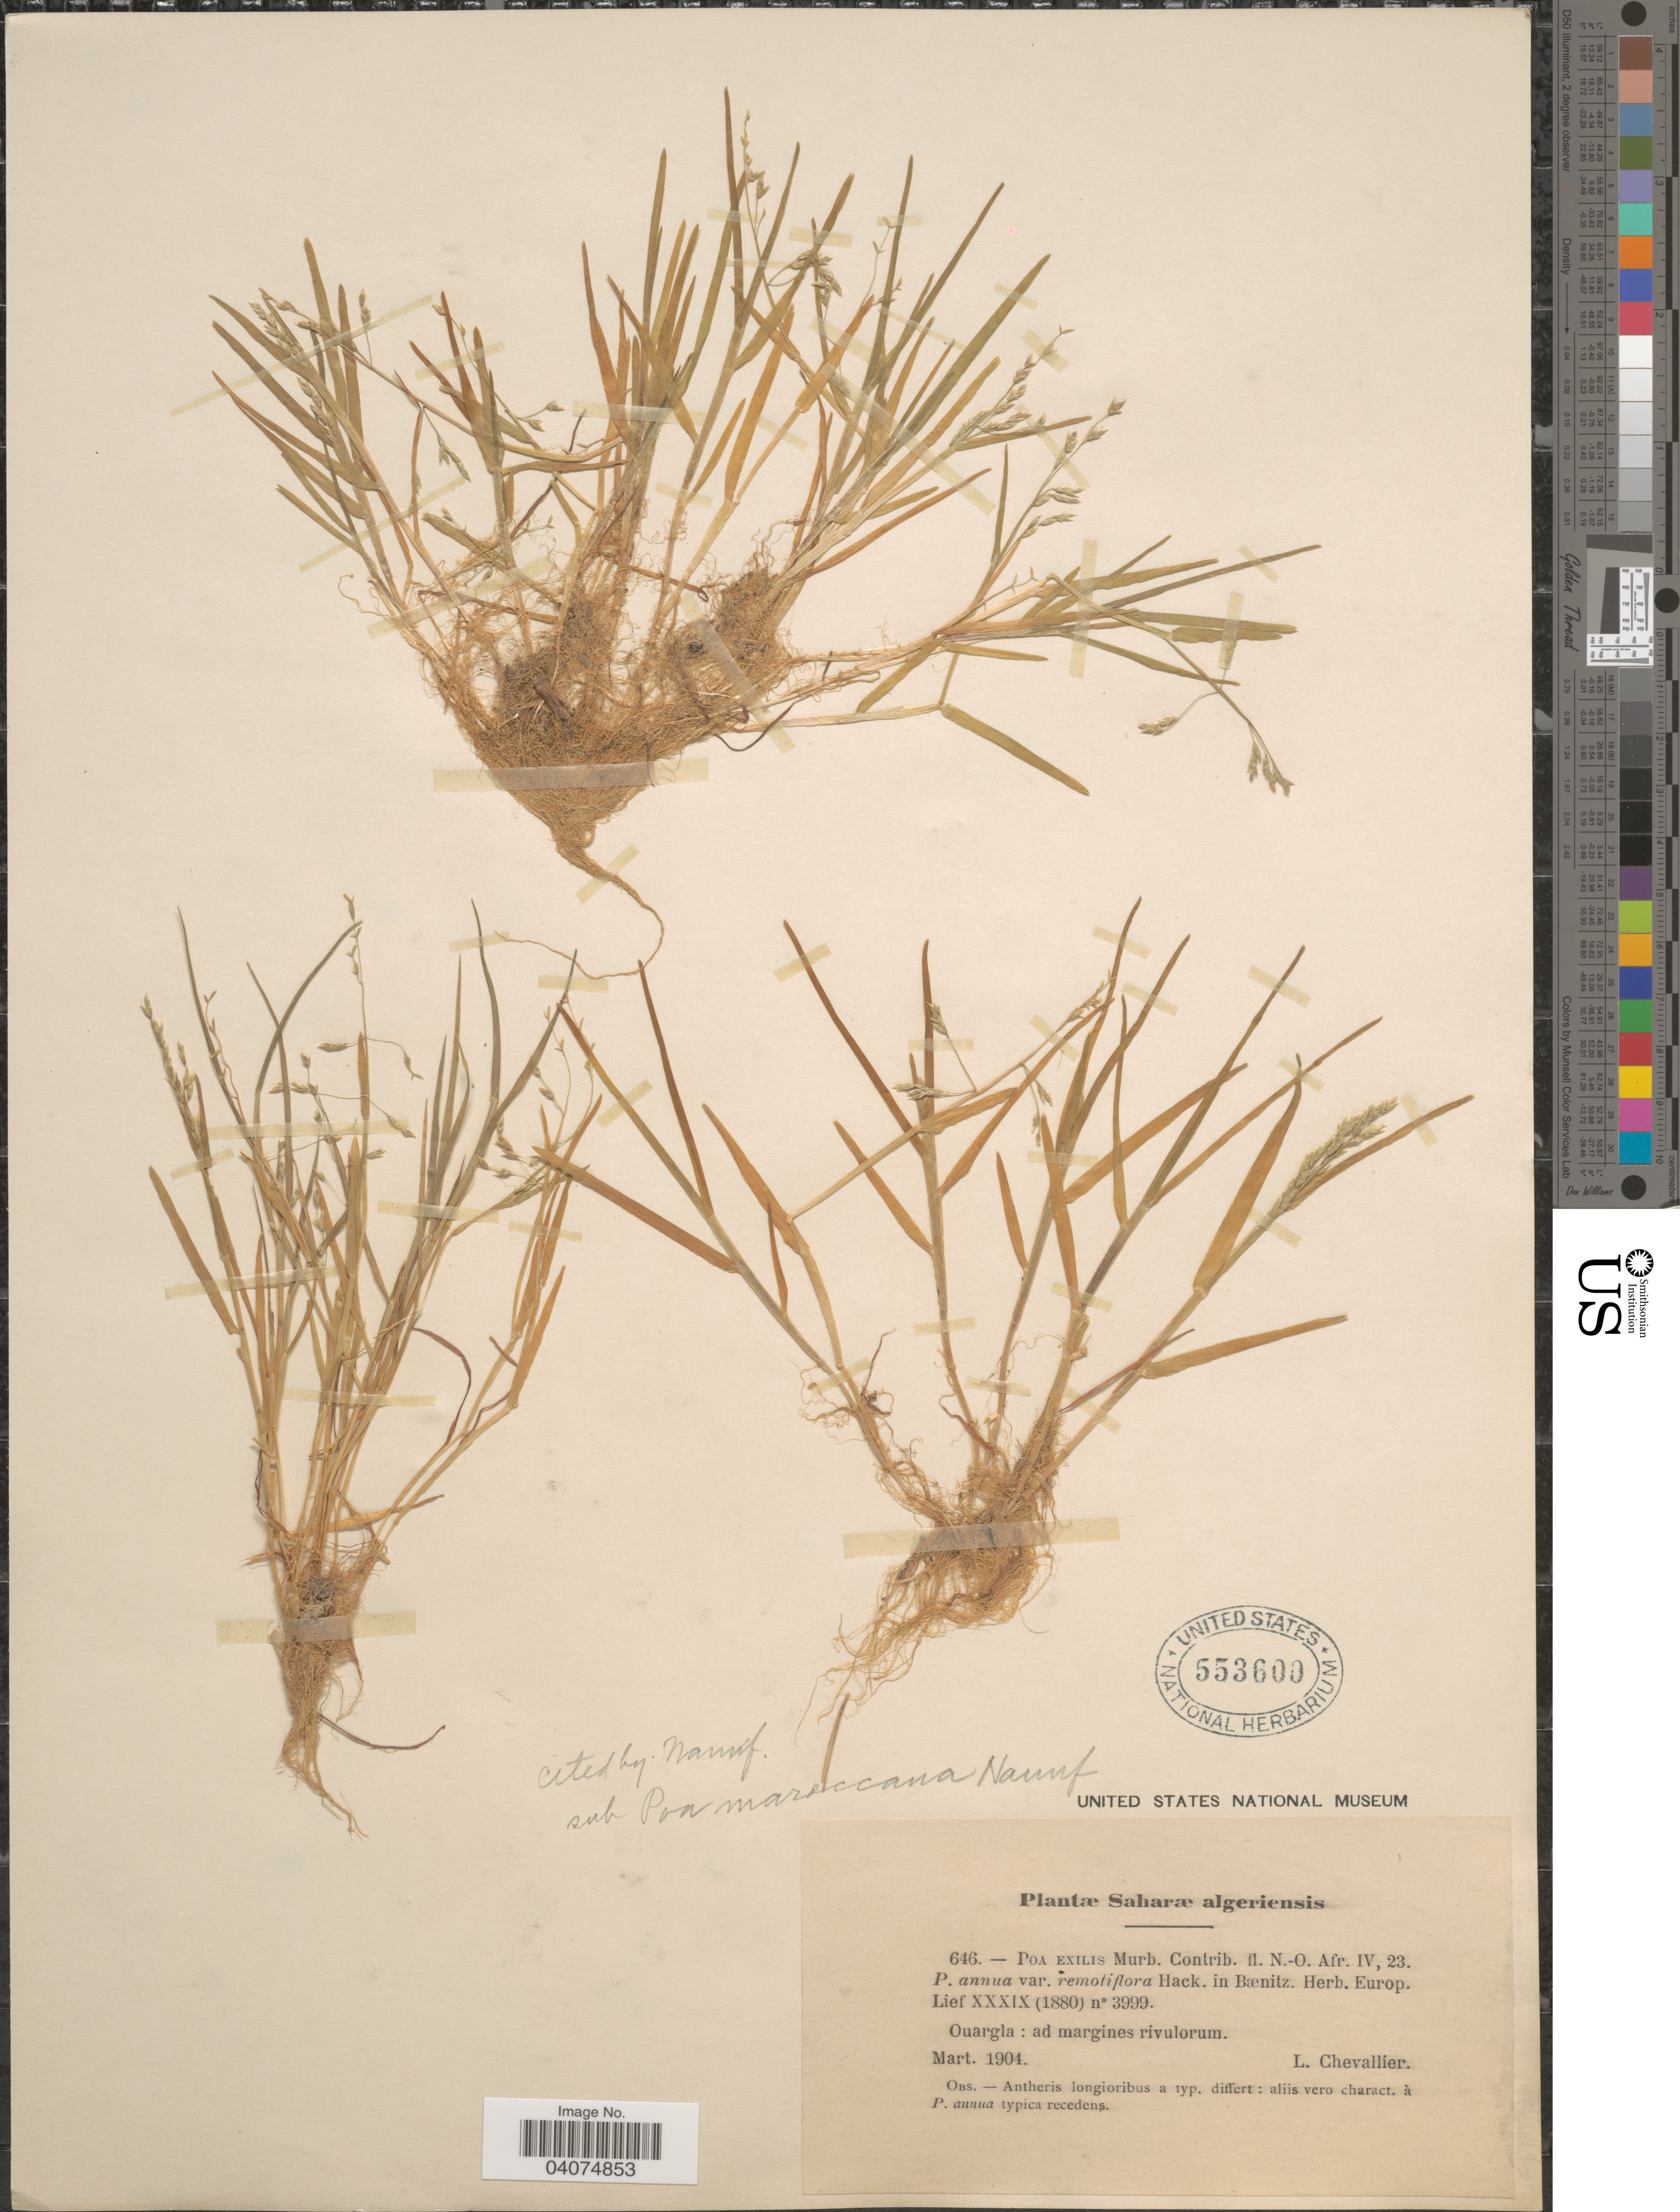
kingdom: Plantae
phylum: Tracheophyta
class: Liliopsida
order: Poales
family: Poaceae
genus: Poa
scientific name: Poa maroccana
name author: Nannf.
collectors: L. Chevallier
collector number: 646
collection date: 1904-03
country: Algeria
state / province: Ouargla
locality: Saharæ algeriensis. Ad margines rivulorum.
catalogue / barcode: US 553600